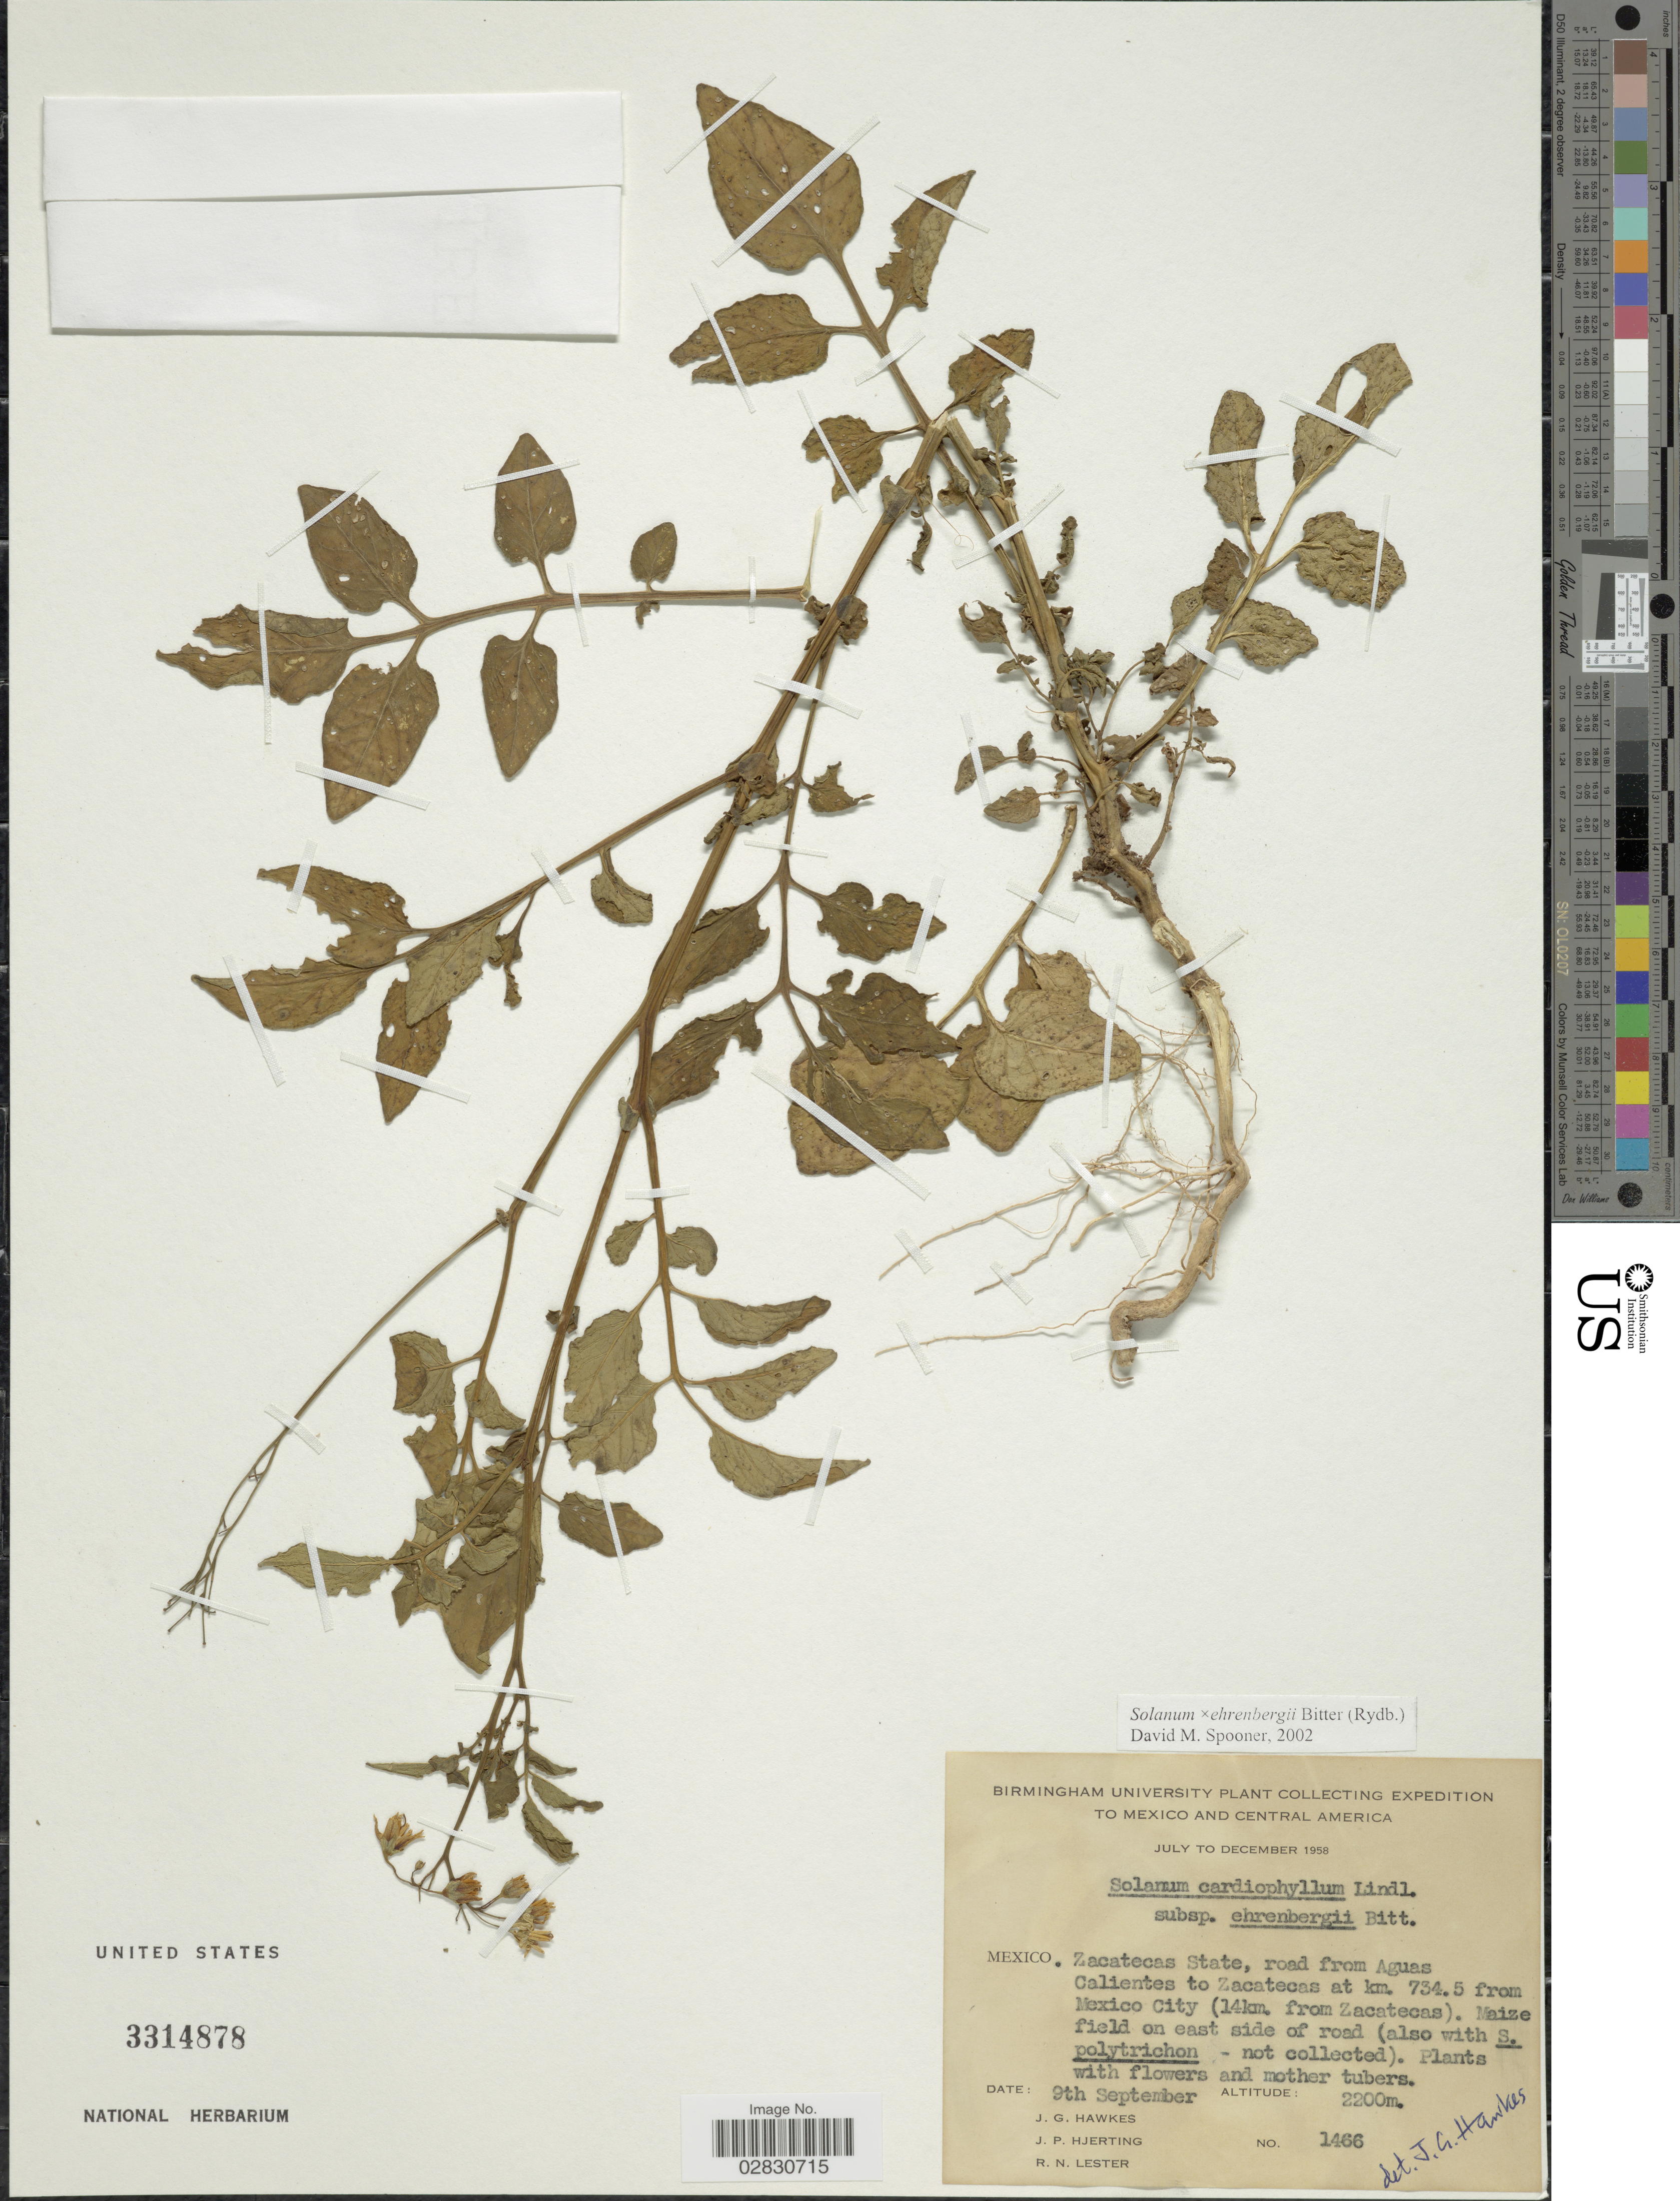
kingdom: Plantae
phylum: Tracheophyta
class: Magnoliopsida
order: Solanales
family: Solanaceae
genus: Solanum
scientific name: Solanum ehrenbergii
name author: Rydb.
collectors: J. Hawkes, J. P. Hjerting & R. Lester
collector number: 1466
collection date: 1958-09-09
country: Mexico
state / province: Zacatecas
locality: Zacatecas State, road from Aguas Calientes to Zacatecas at km. 734. 5 from Mexico City (14km. from Zacatecas), Maize field on east side of road.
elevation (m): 2200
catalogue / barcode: US 3314878